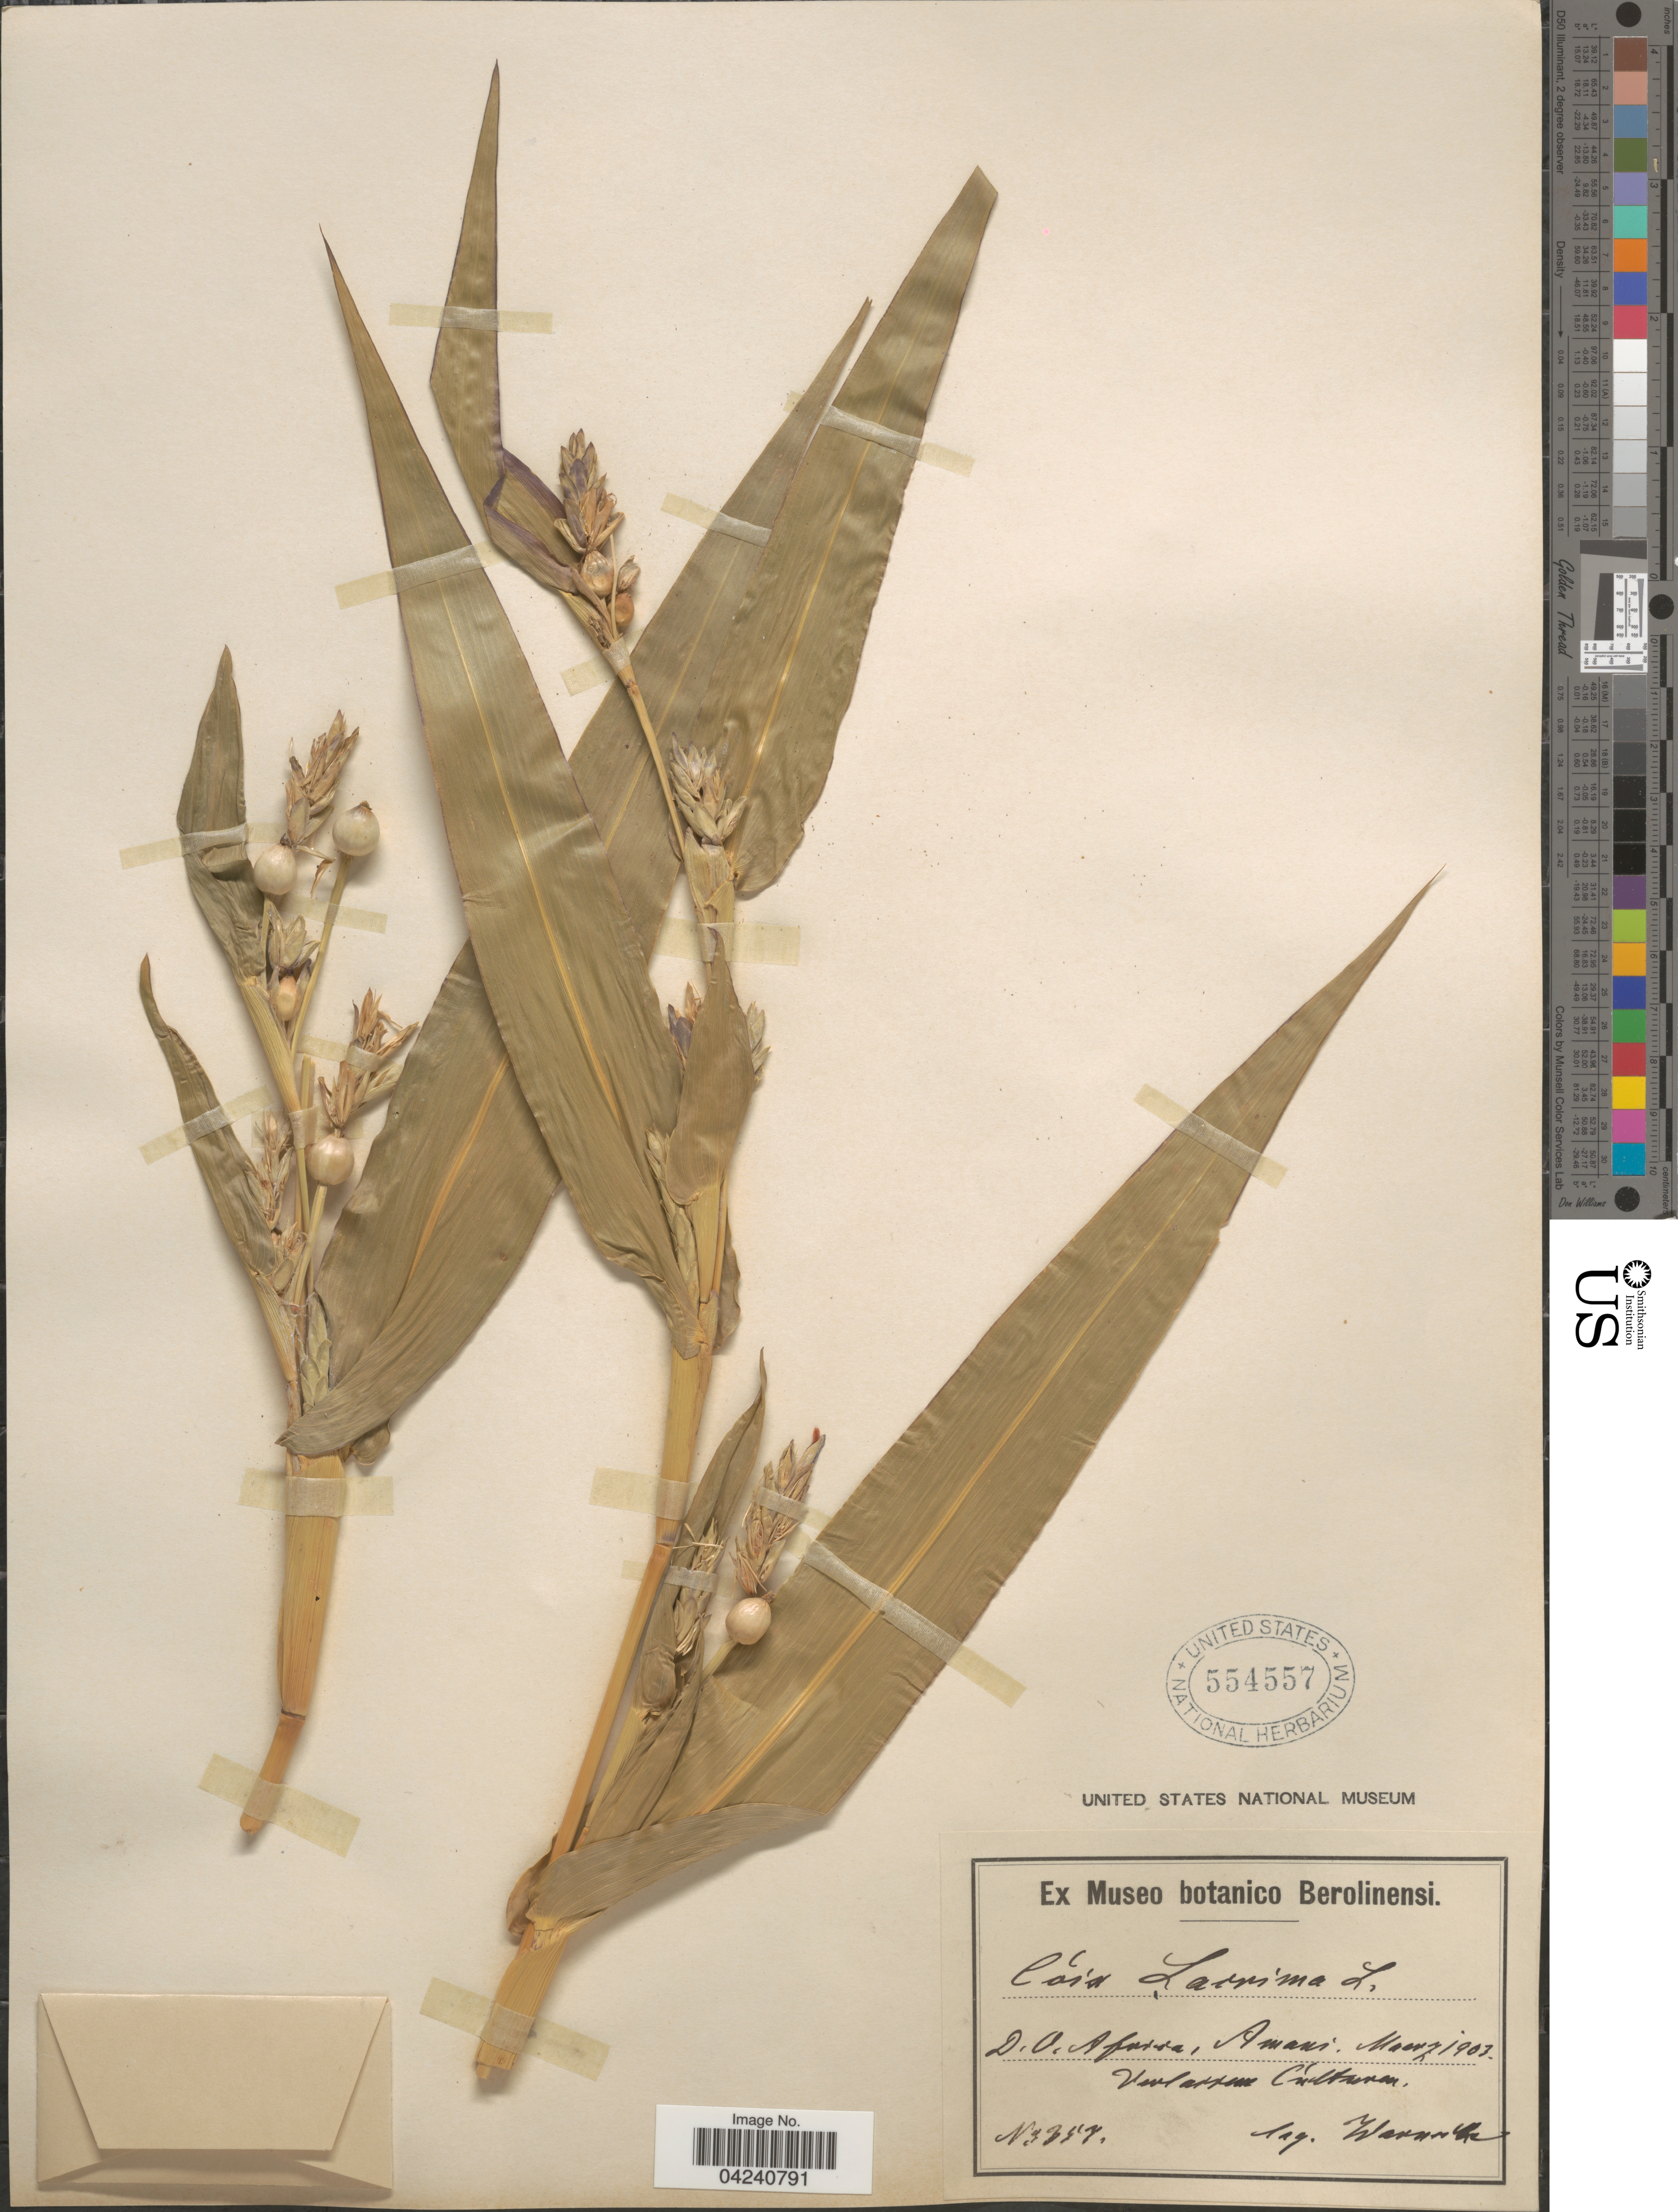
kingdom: Plantae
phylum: Tracheophyta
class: Liliopsida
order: Poales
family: Poaceae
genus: Coix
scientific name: Coix lacryma-jobi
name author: L.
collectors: Warneike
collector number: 357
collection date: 1903-03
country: Tanzania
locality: D. O. Africa, Amani.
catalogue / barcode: US 554557